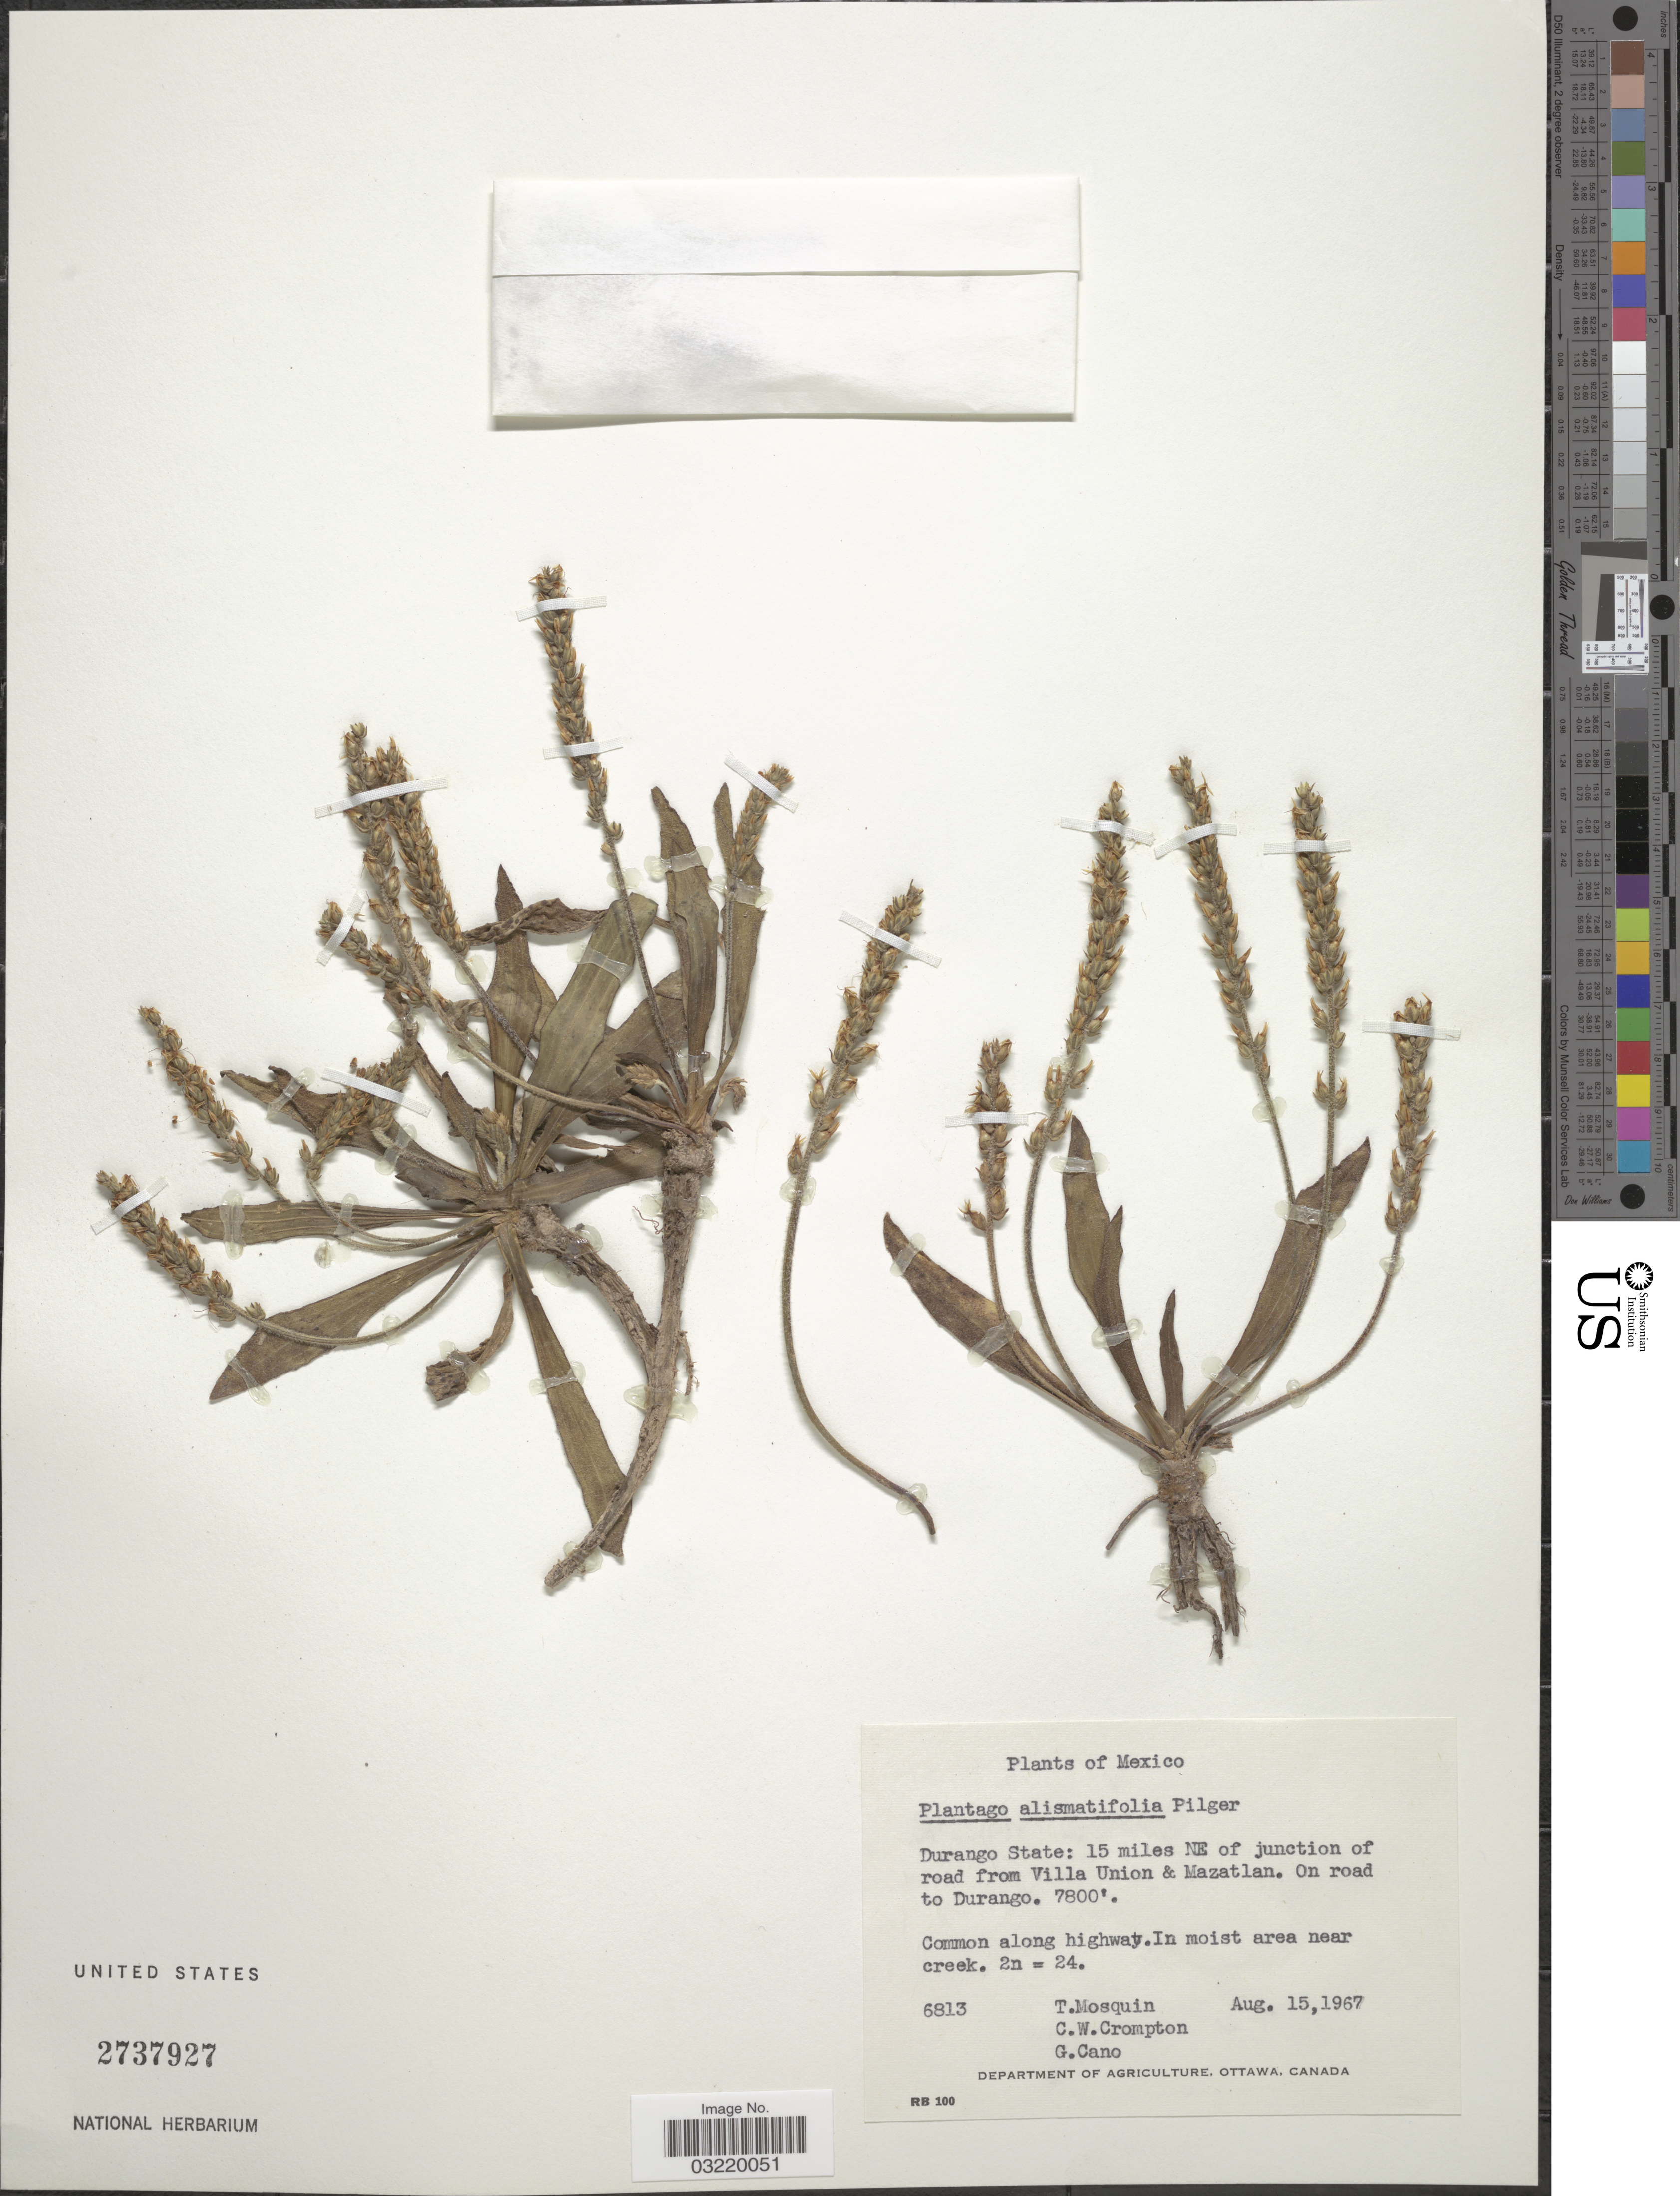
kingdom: Plantae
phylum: Tracheophyta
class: Magnoliopsida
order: Lamiales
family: Plantaginaceae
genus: Plantago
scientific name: Plantago alismatifolia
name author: Pilg.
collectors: T. Mosquin, C. W. Crompton & G. Cano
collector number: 6813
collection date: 1967-08-15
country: Mexico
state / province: Durango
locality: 15 miles NE of junction of road from Villa Union & Mazatlan. On road to Durango. Moist area near creek.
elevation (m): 2377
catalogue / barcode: US 2737927